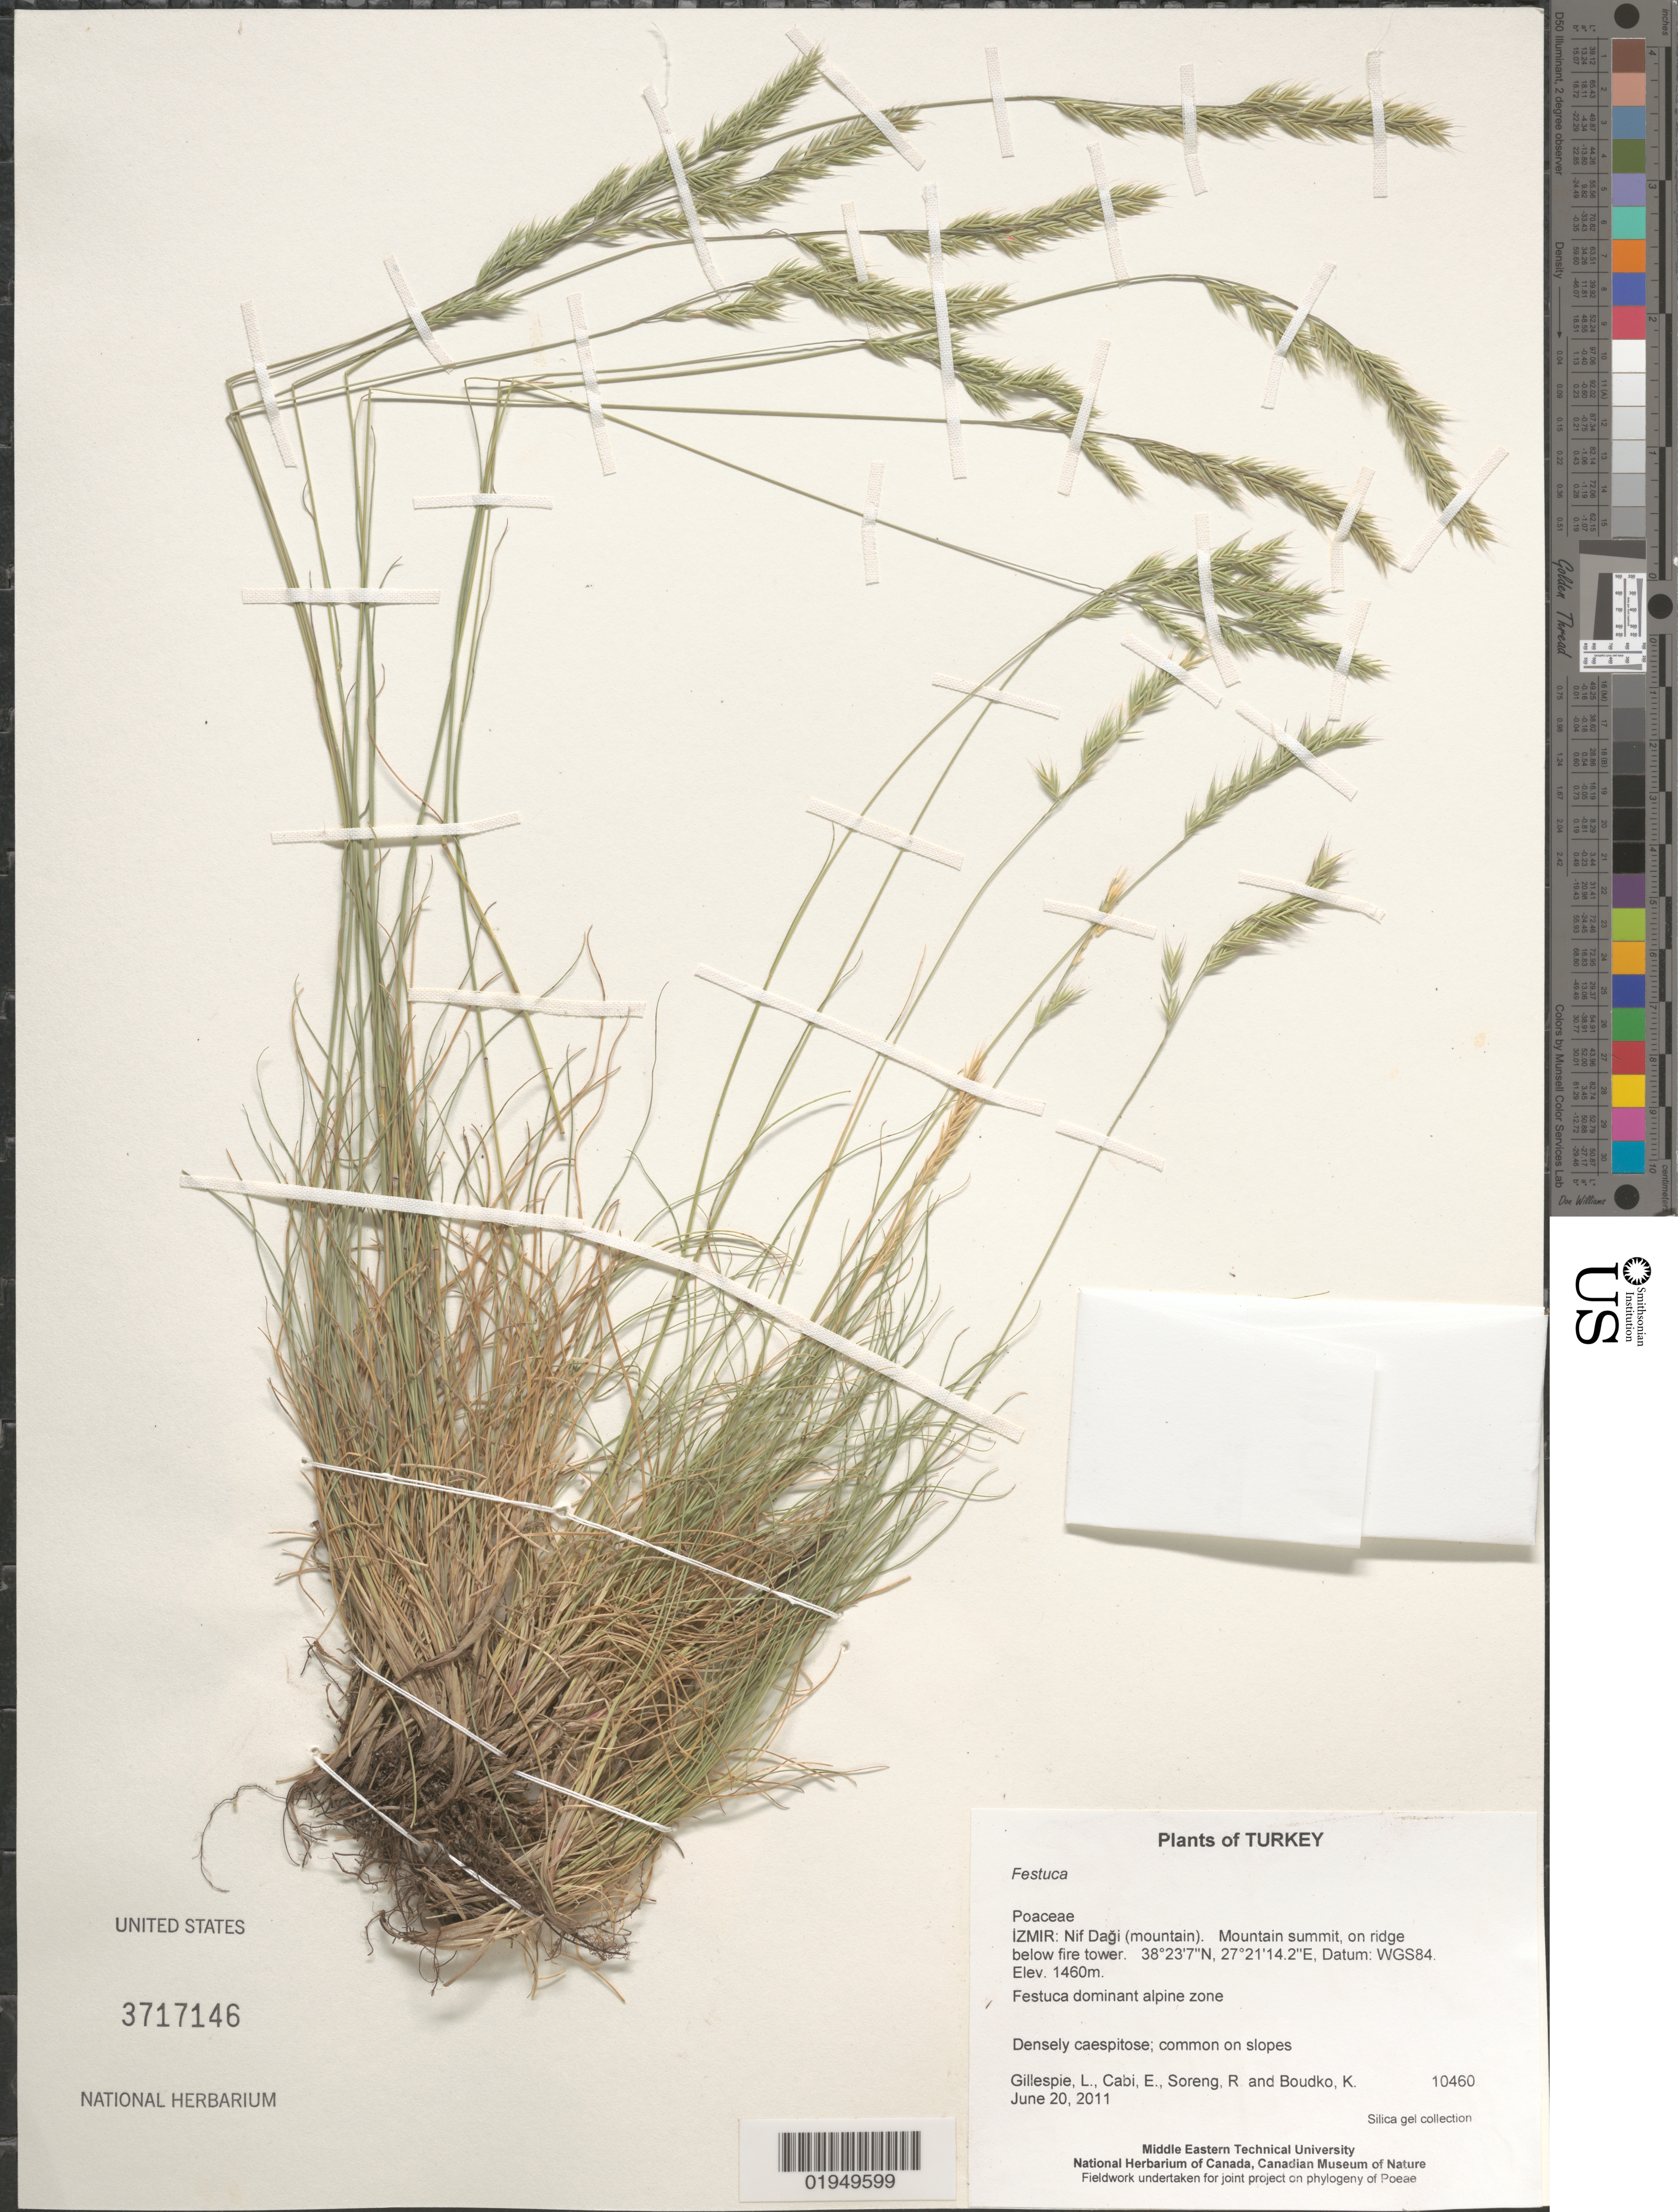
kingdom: Plantae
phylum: Tracheophyta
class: Liliopsida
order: Poales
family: Poaceae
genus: Festuca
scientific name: Festuca sp.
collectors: L. J. Gillespie, E. Cabi, R. J. Soreng & K. Boudko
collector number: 10460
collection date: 2011-06-20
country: Turkey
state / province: Izmir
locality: Nif Dagi (mountain). Mountain summit, on ridge below fire tower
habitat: Festuca dominant alpine zone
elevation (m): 1460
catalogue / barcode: US 3717146